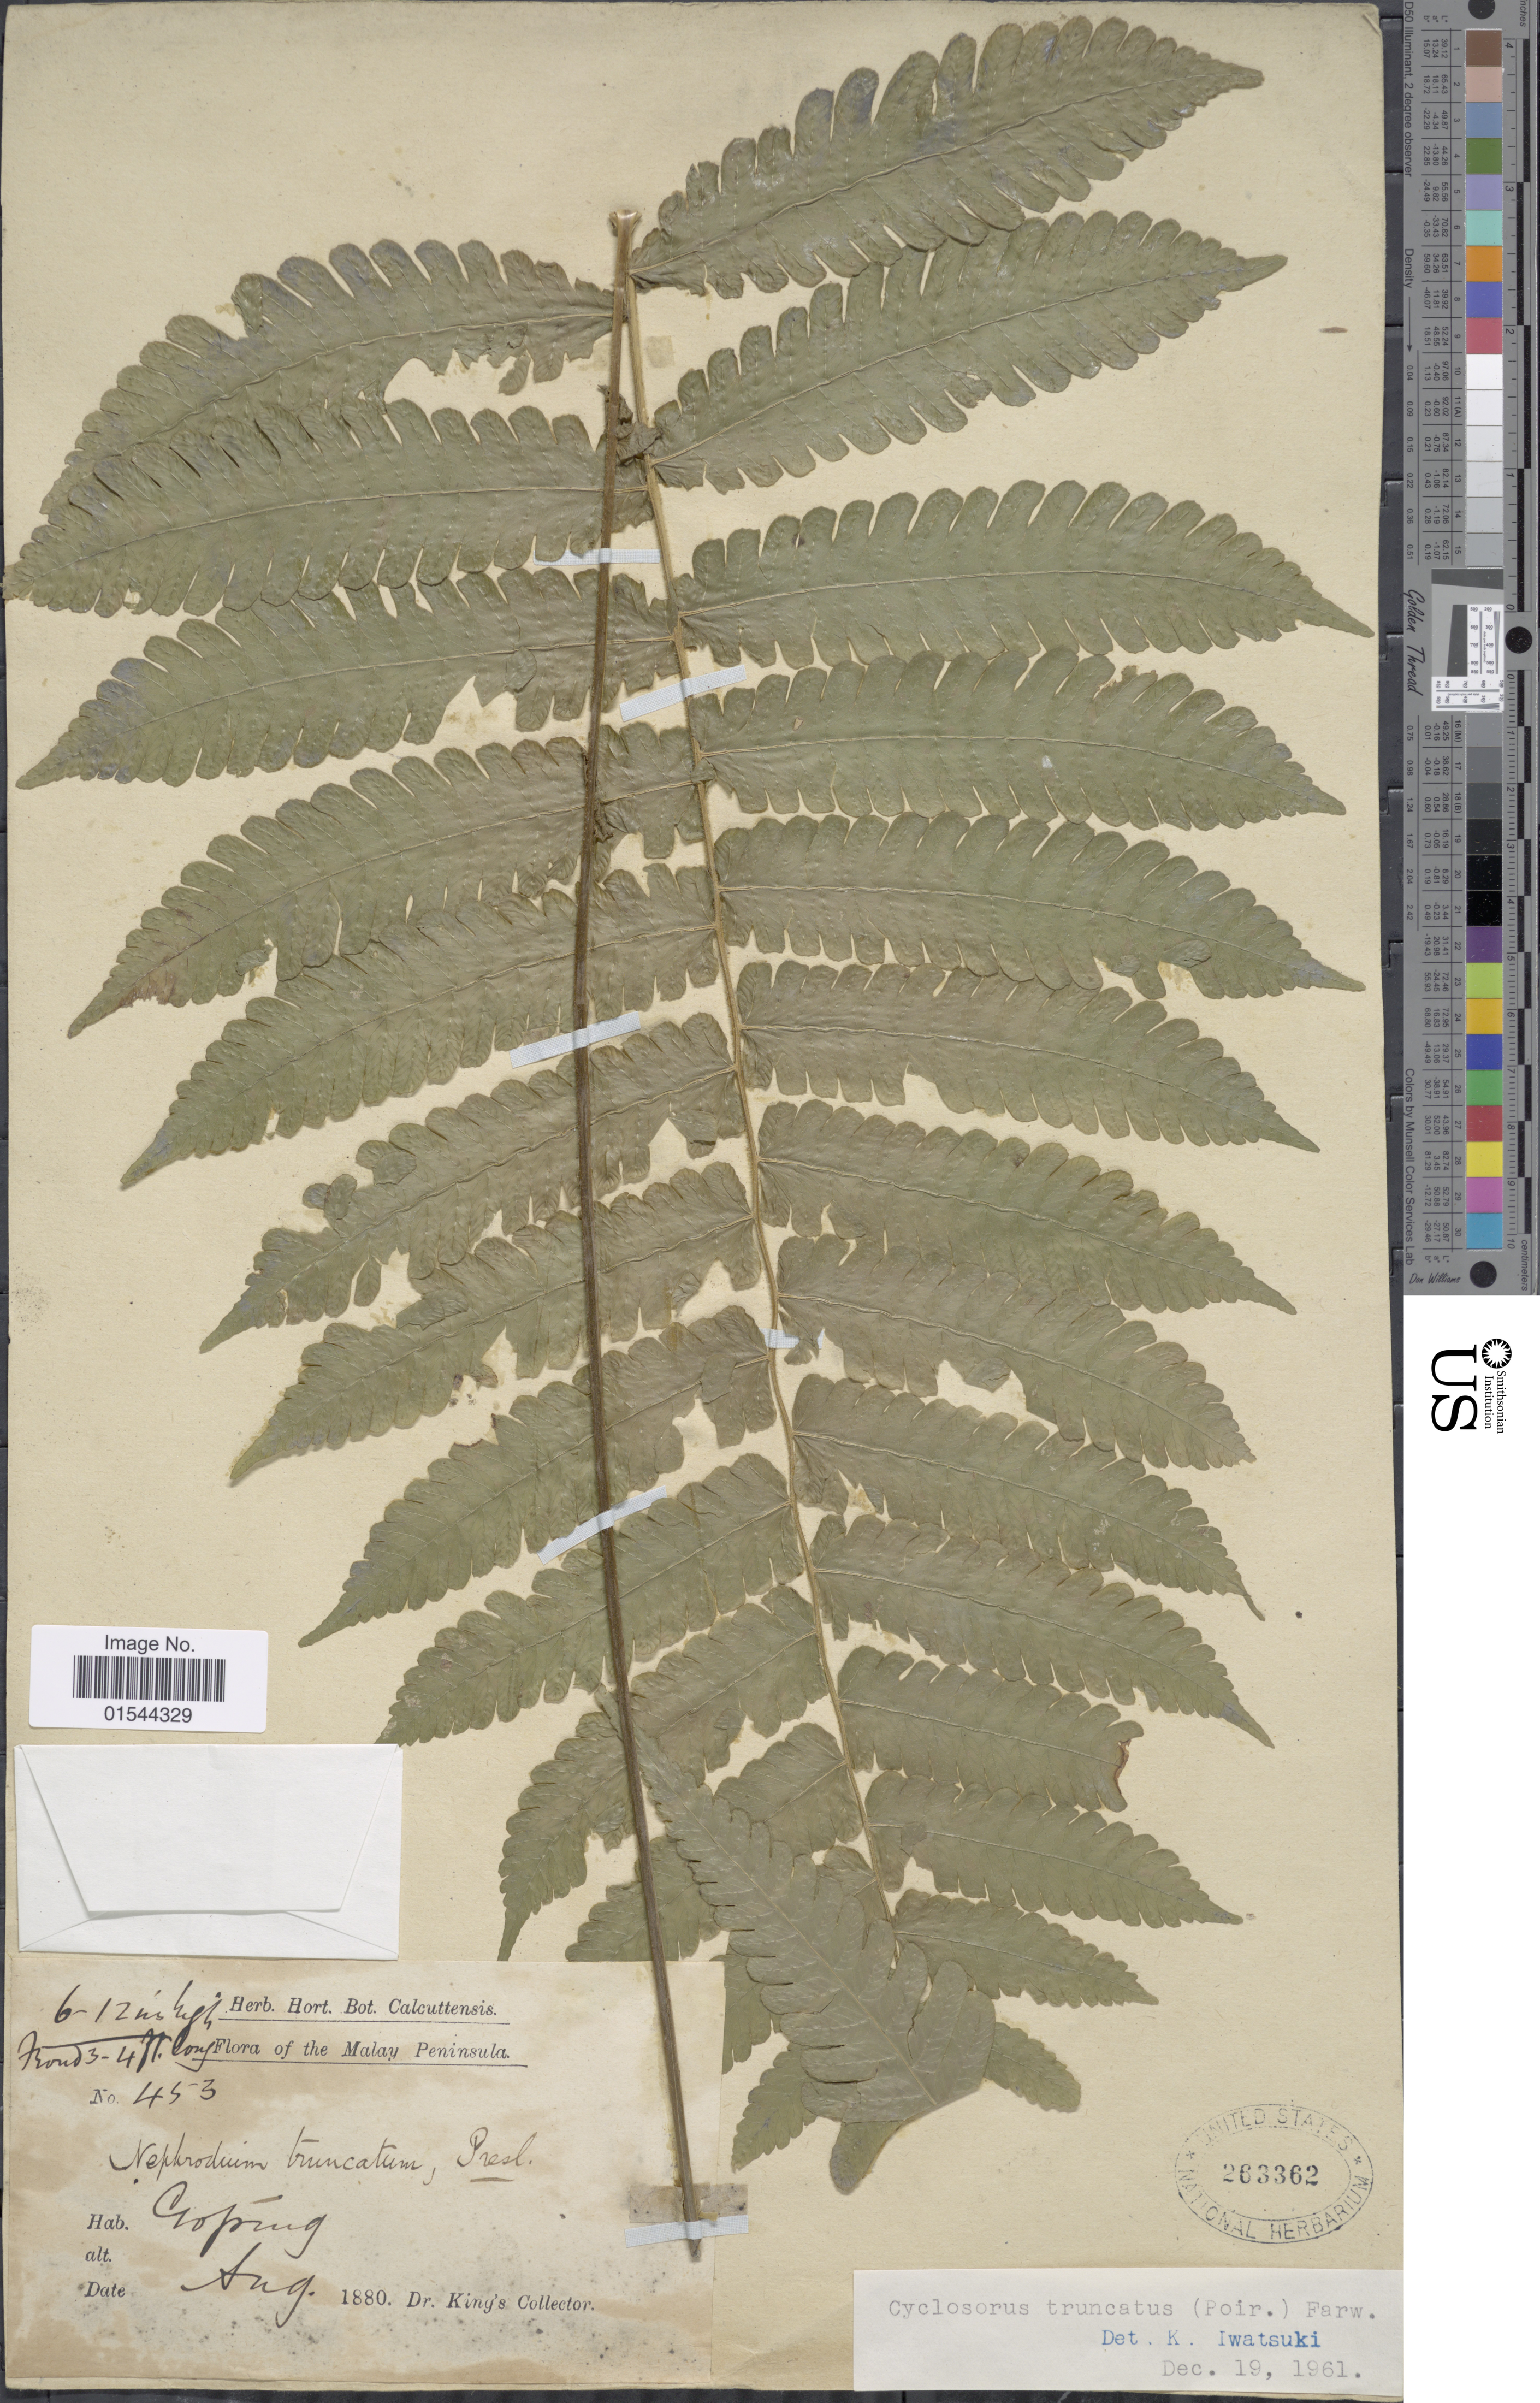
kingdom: Plantae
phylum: Tracheophyta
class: Polypodiopsida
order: Polypodiales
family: Thelypteridaceae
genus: Pneumatopteris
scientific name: Pneumatopteris truncata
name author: (Poir.) Holttum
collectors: Dr. King's collector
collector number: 453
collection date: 1880-08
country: Malaysia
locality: Malay Peninsula, Goping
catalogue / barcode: US 263362